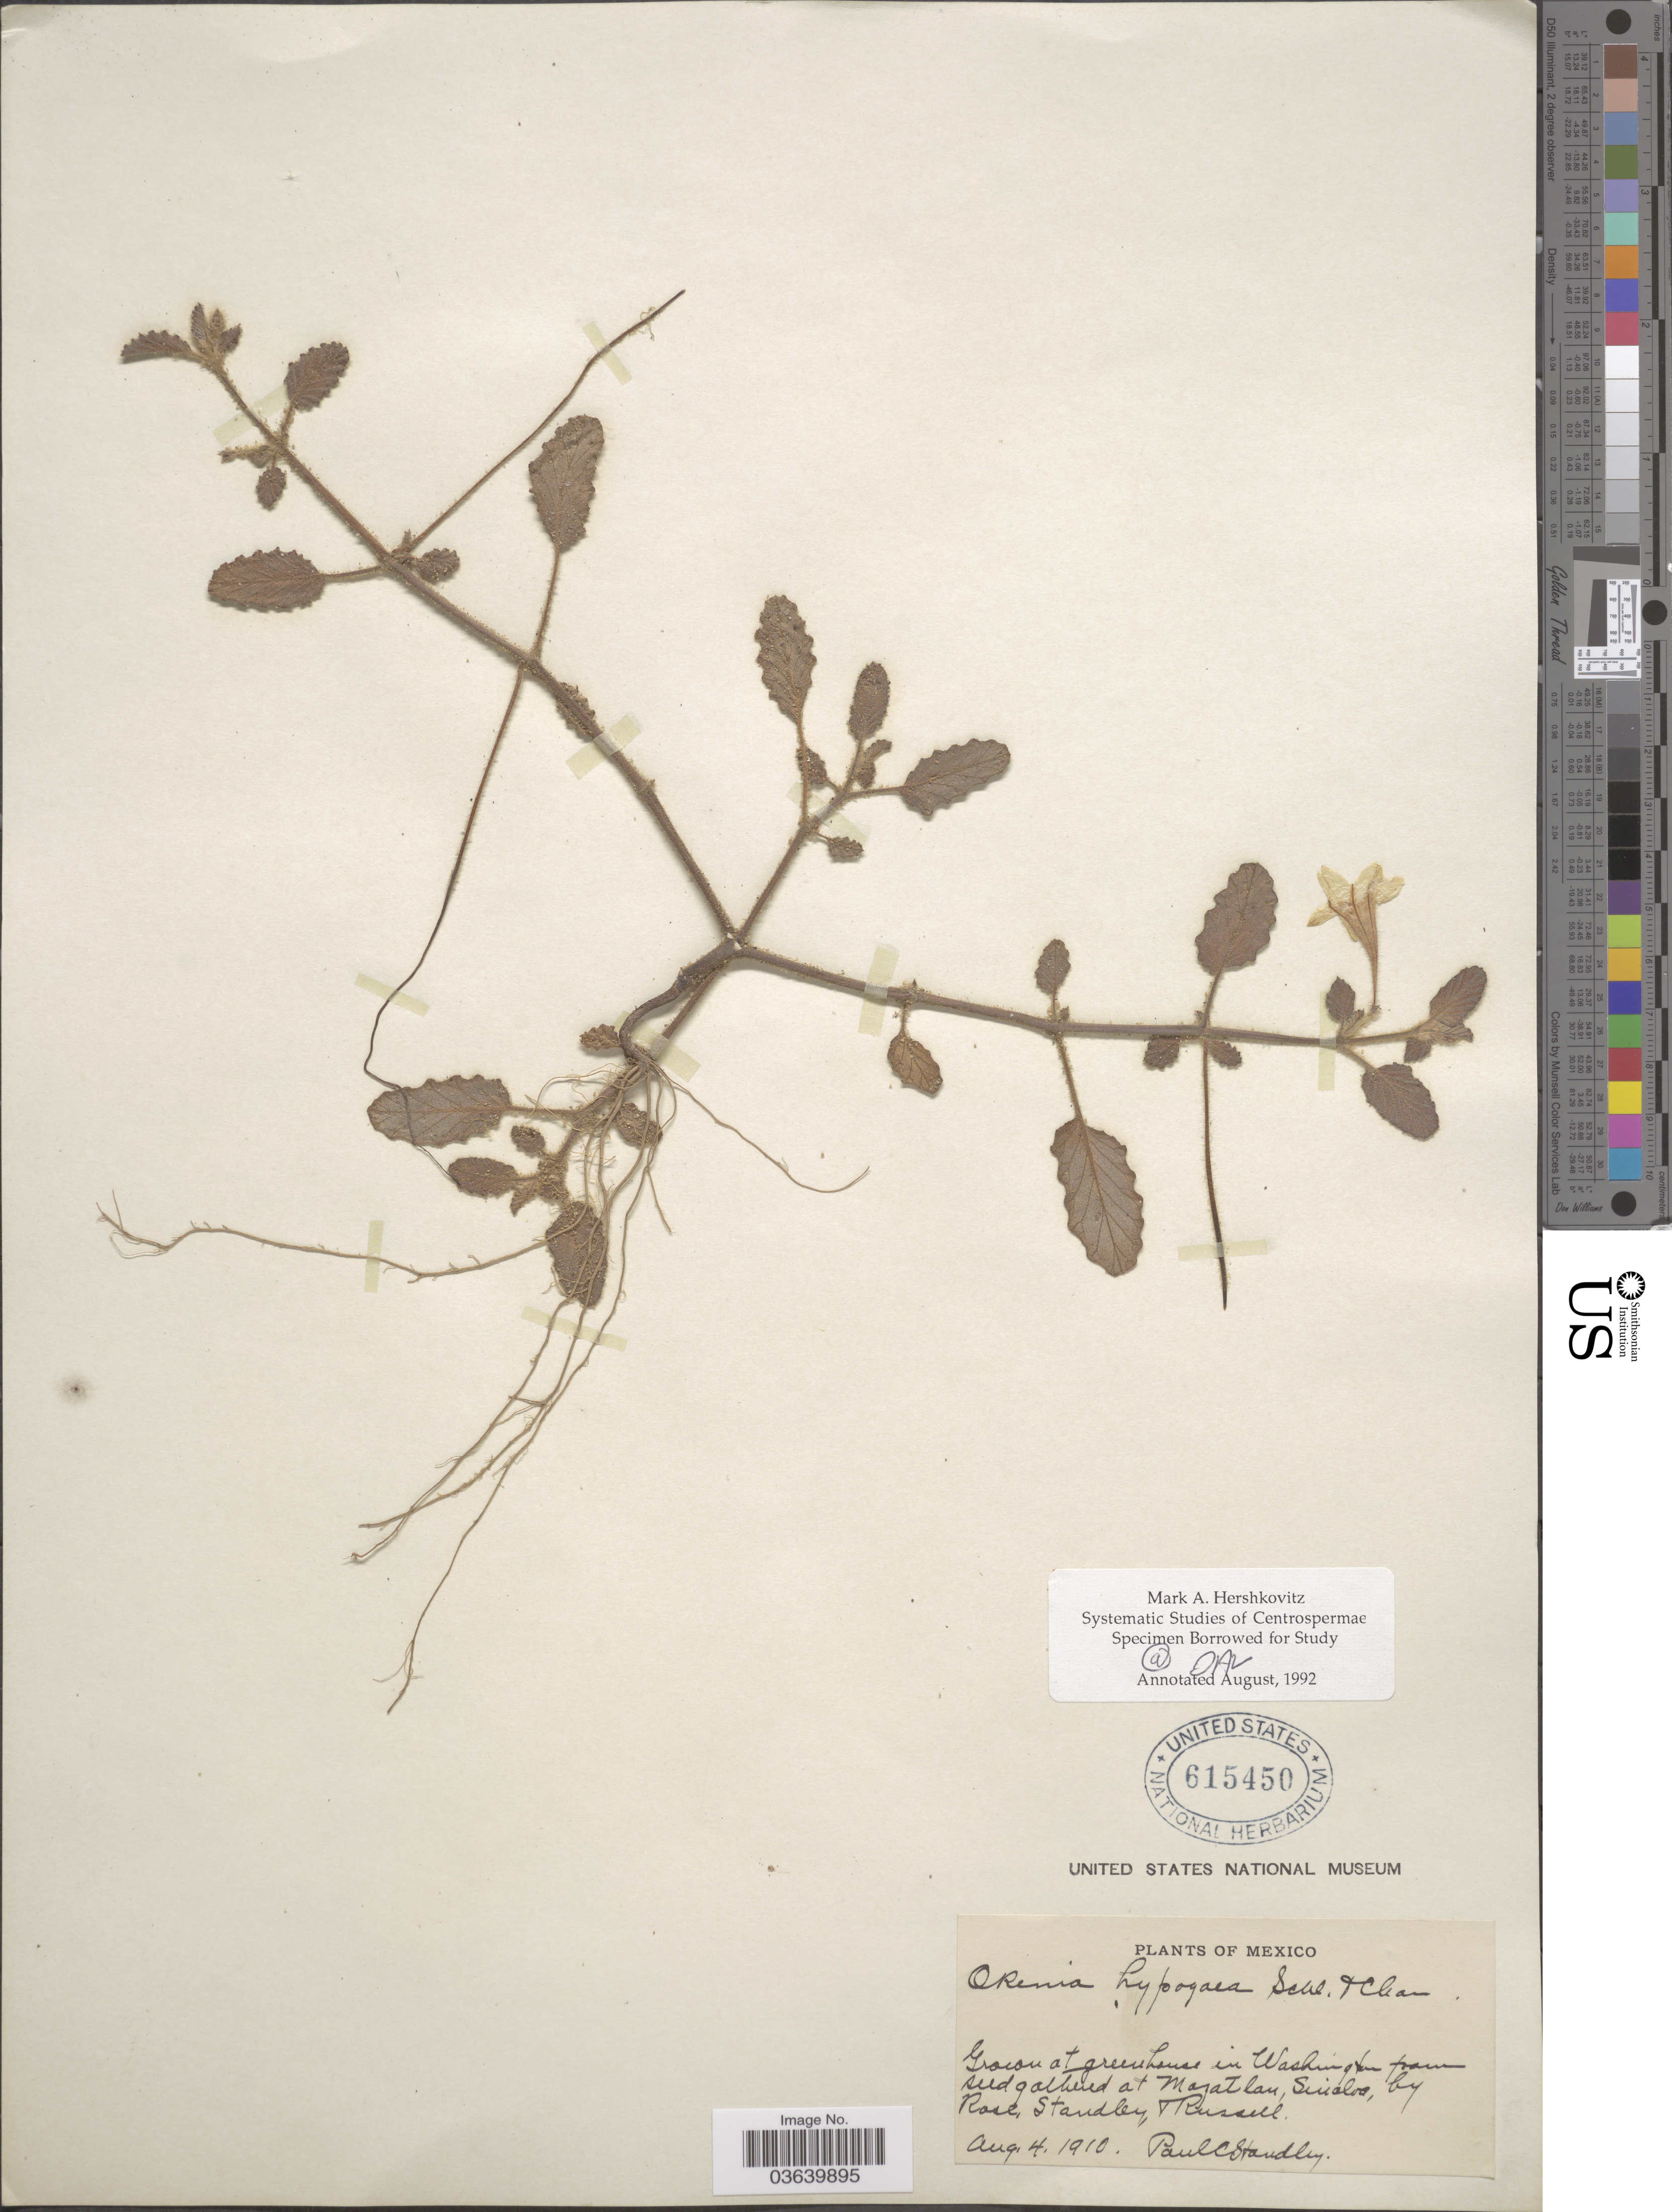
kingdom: Plantae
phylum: Tracheophyta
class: Magnoliopsida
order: Caryophyllales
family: Nyctaginaceae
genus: Okenia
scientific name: Okenia hypogaea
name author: Schltdl. & Cham.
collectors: P. C. Standley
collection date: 1910-08-04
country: United States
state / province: District of Columbia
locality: Grown at greenhouse in Washington.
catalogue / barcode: US 615450